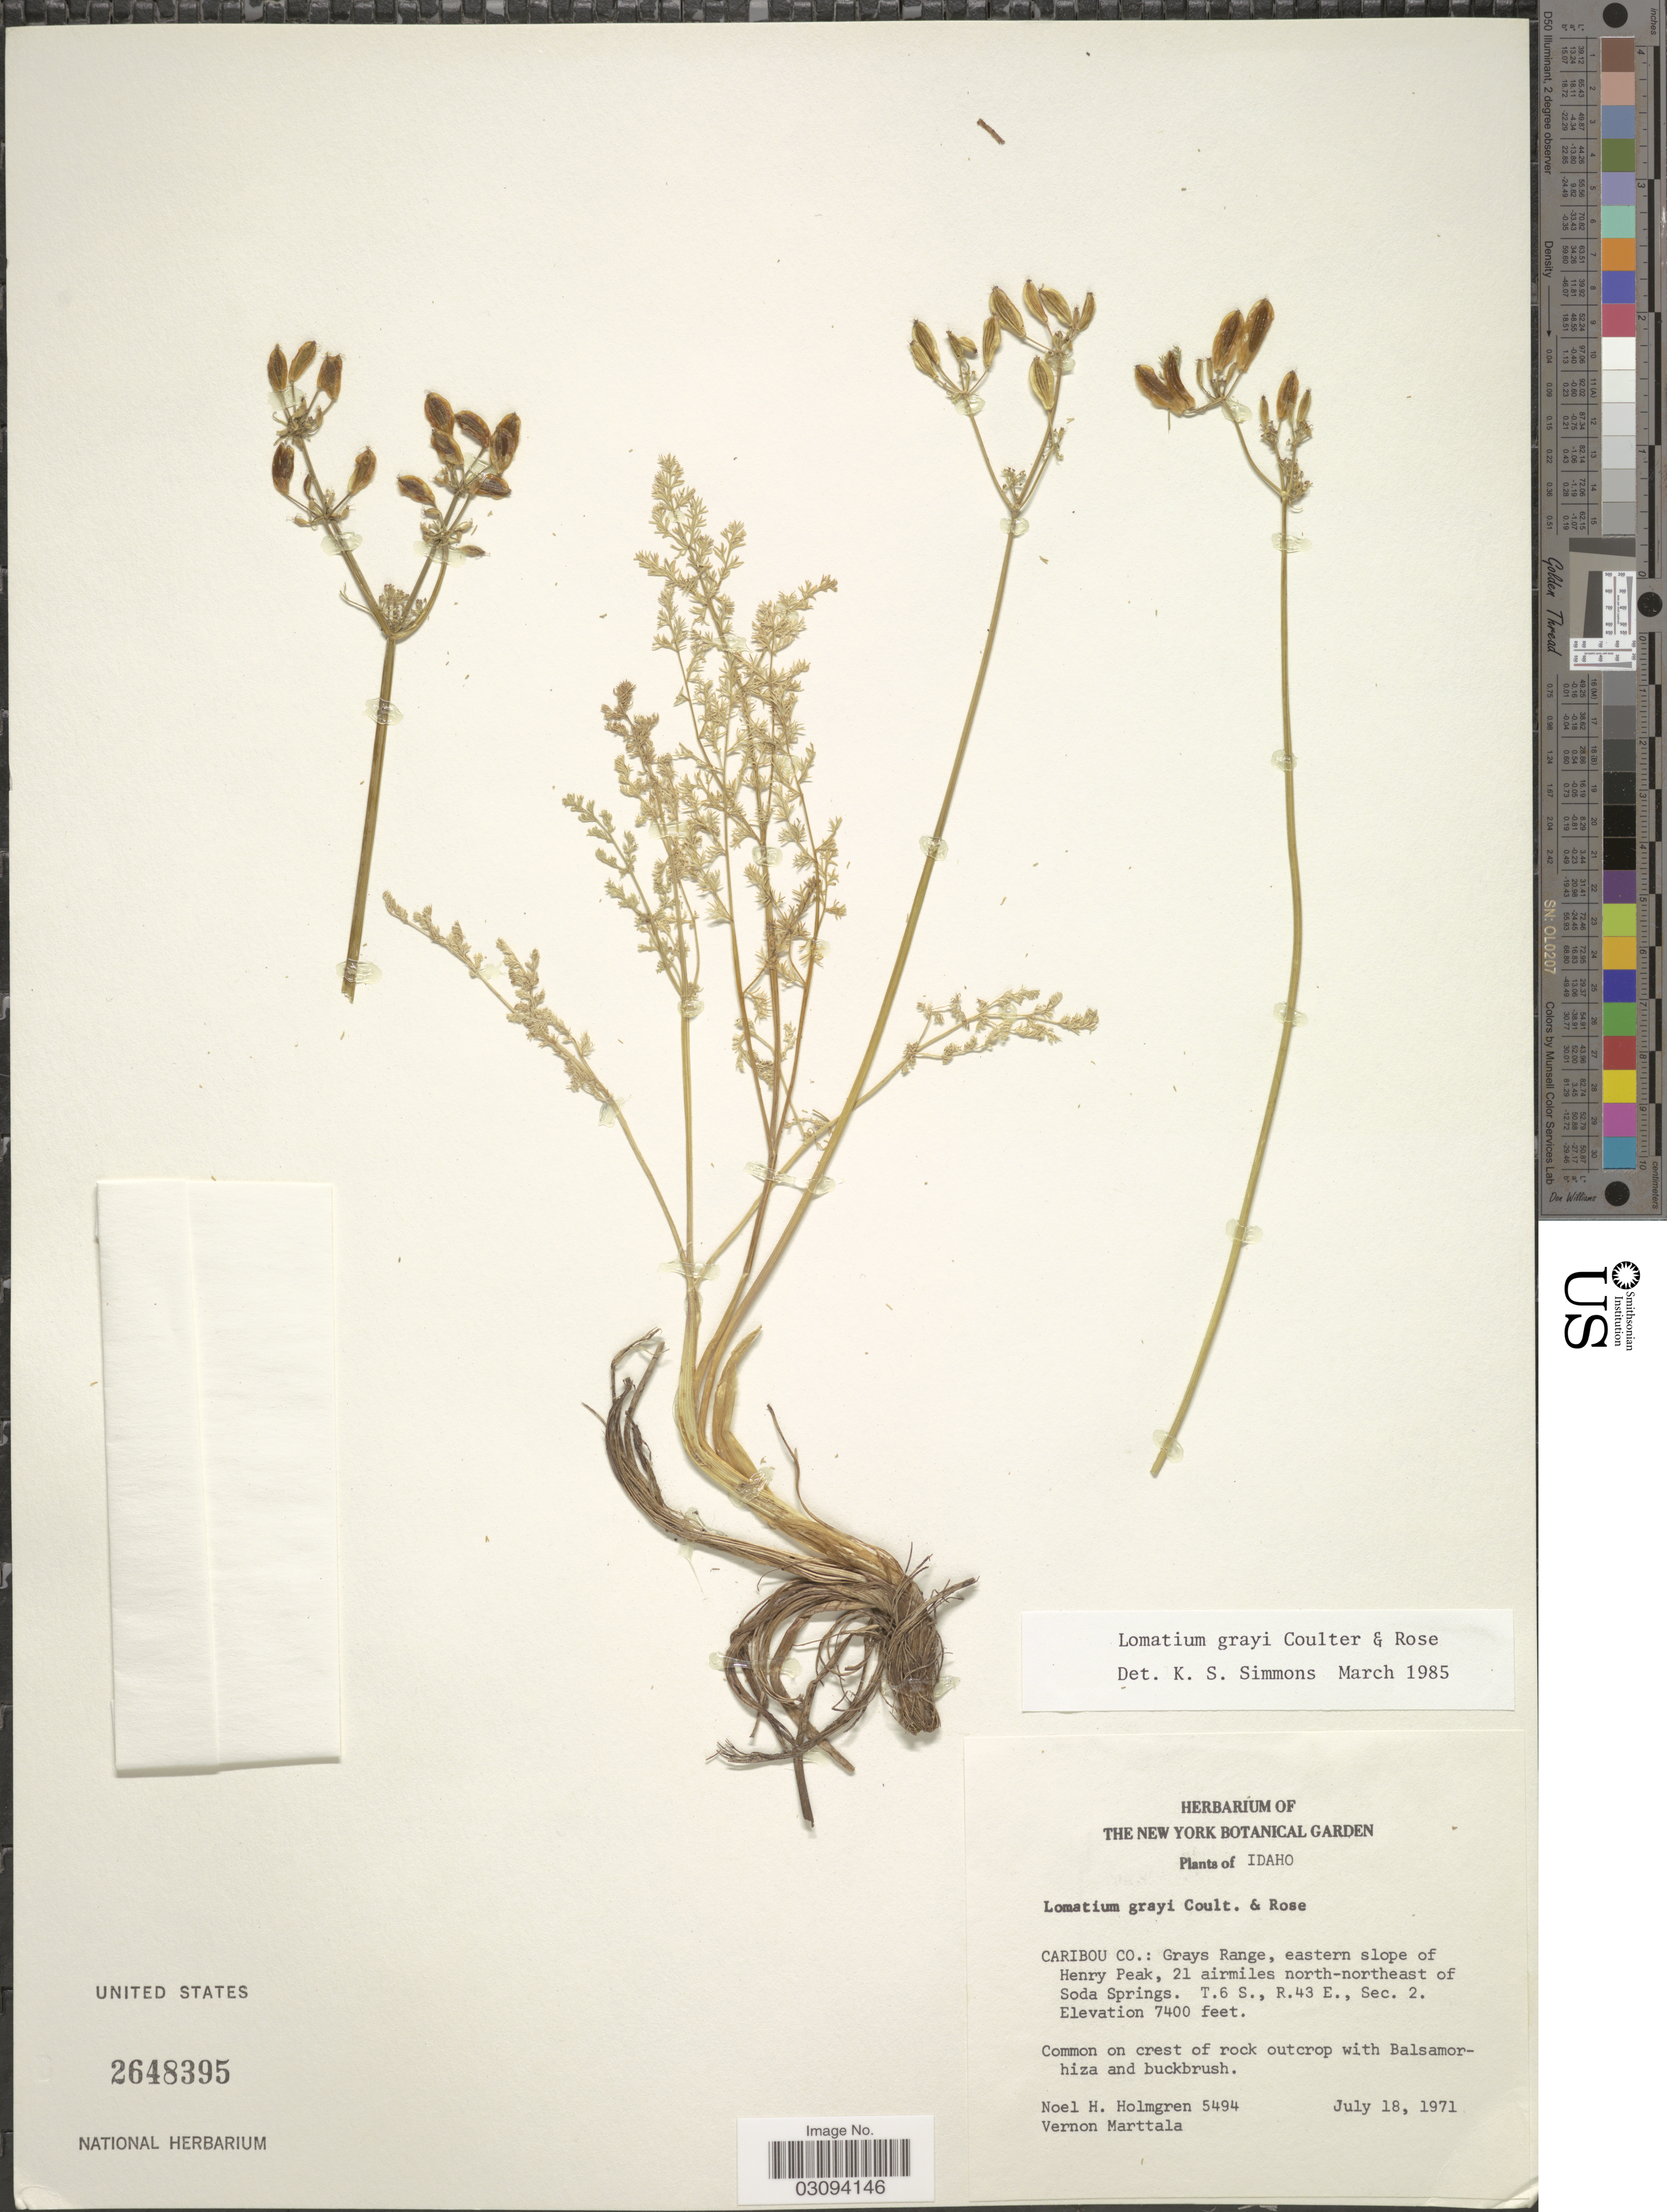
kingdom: Plantae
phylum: Tracheophyta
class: Magnoliopsida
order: Apiales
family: Apiaceae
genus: Lomatium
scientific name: Lomatium grayi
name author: (J.M. Coult. & Rose) J.M. Coult. & Rose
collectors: N. H. Holmgren & V. Marttala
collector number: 5494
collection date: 1971-07-18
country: United States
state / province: Idaho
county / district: Caribou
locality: Grays Range, eastern slope of Henry Peak, 21 airmiles north-northeast of Soda Springs, T6S, R43E, Sec. 2.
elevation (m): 2256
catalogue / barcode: US 2648395